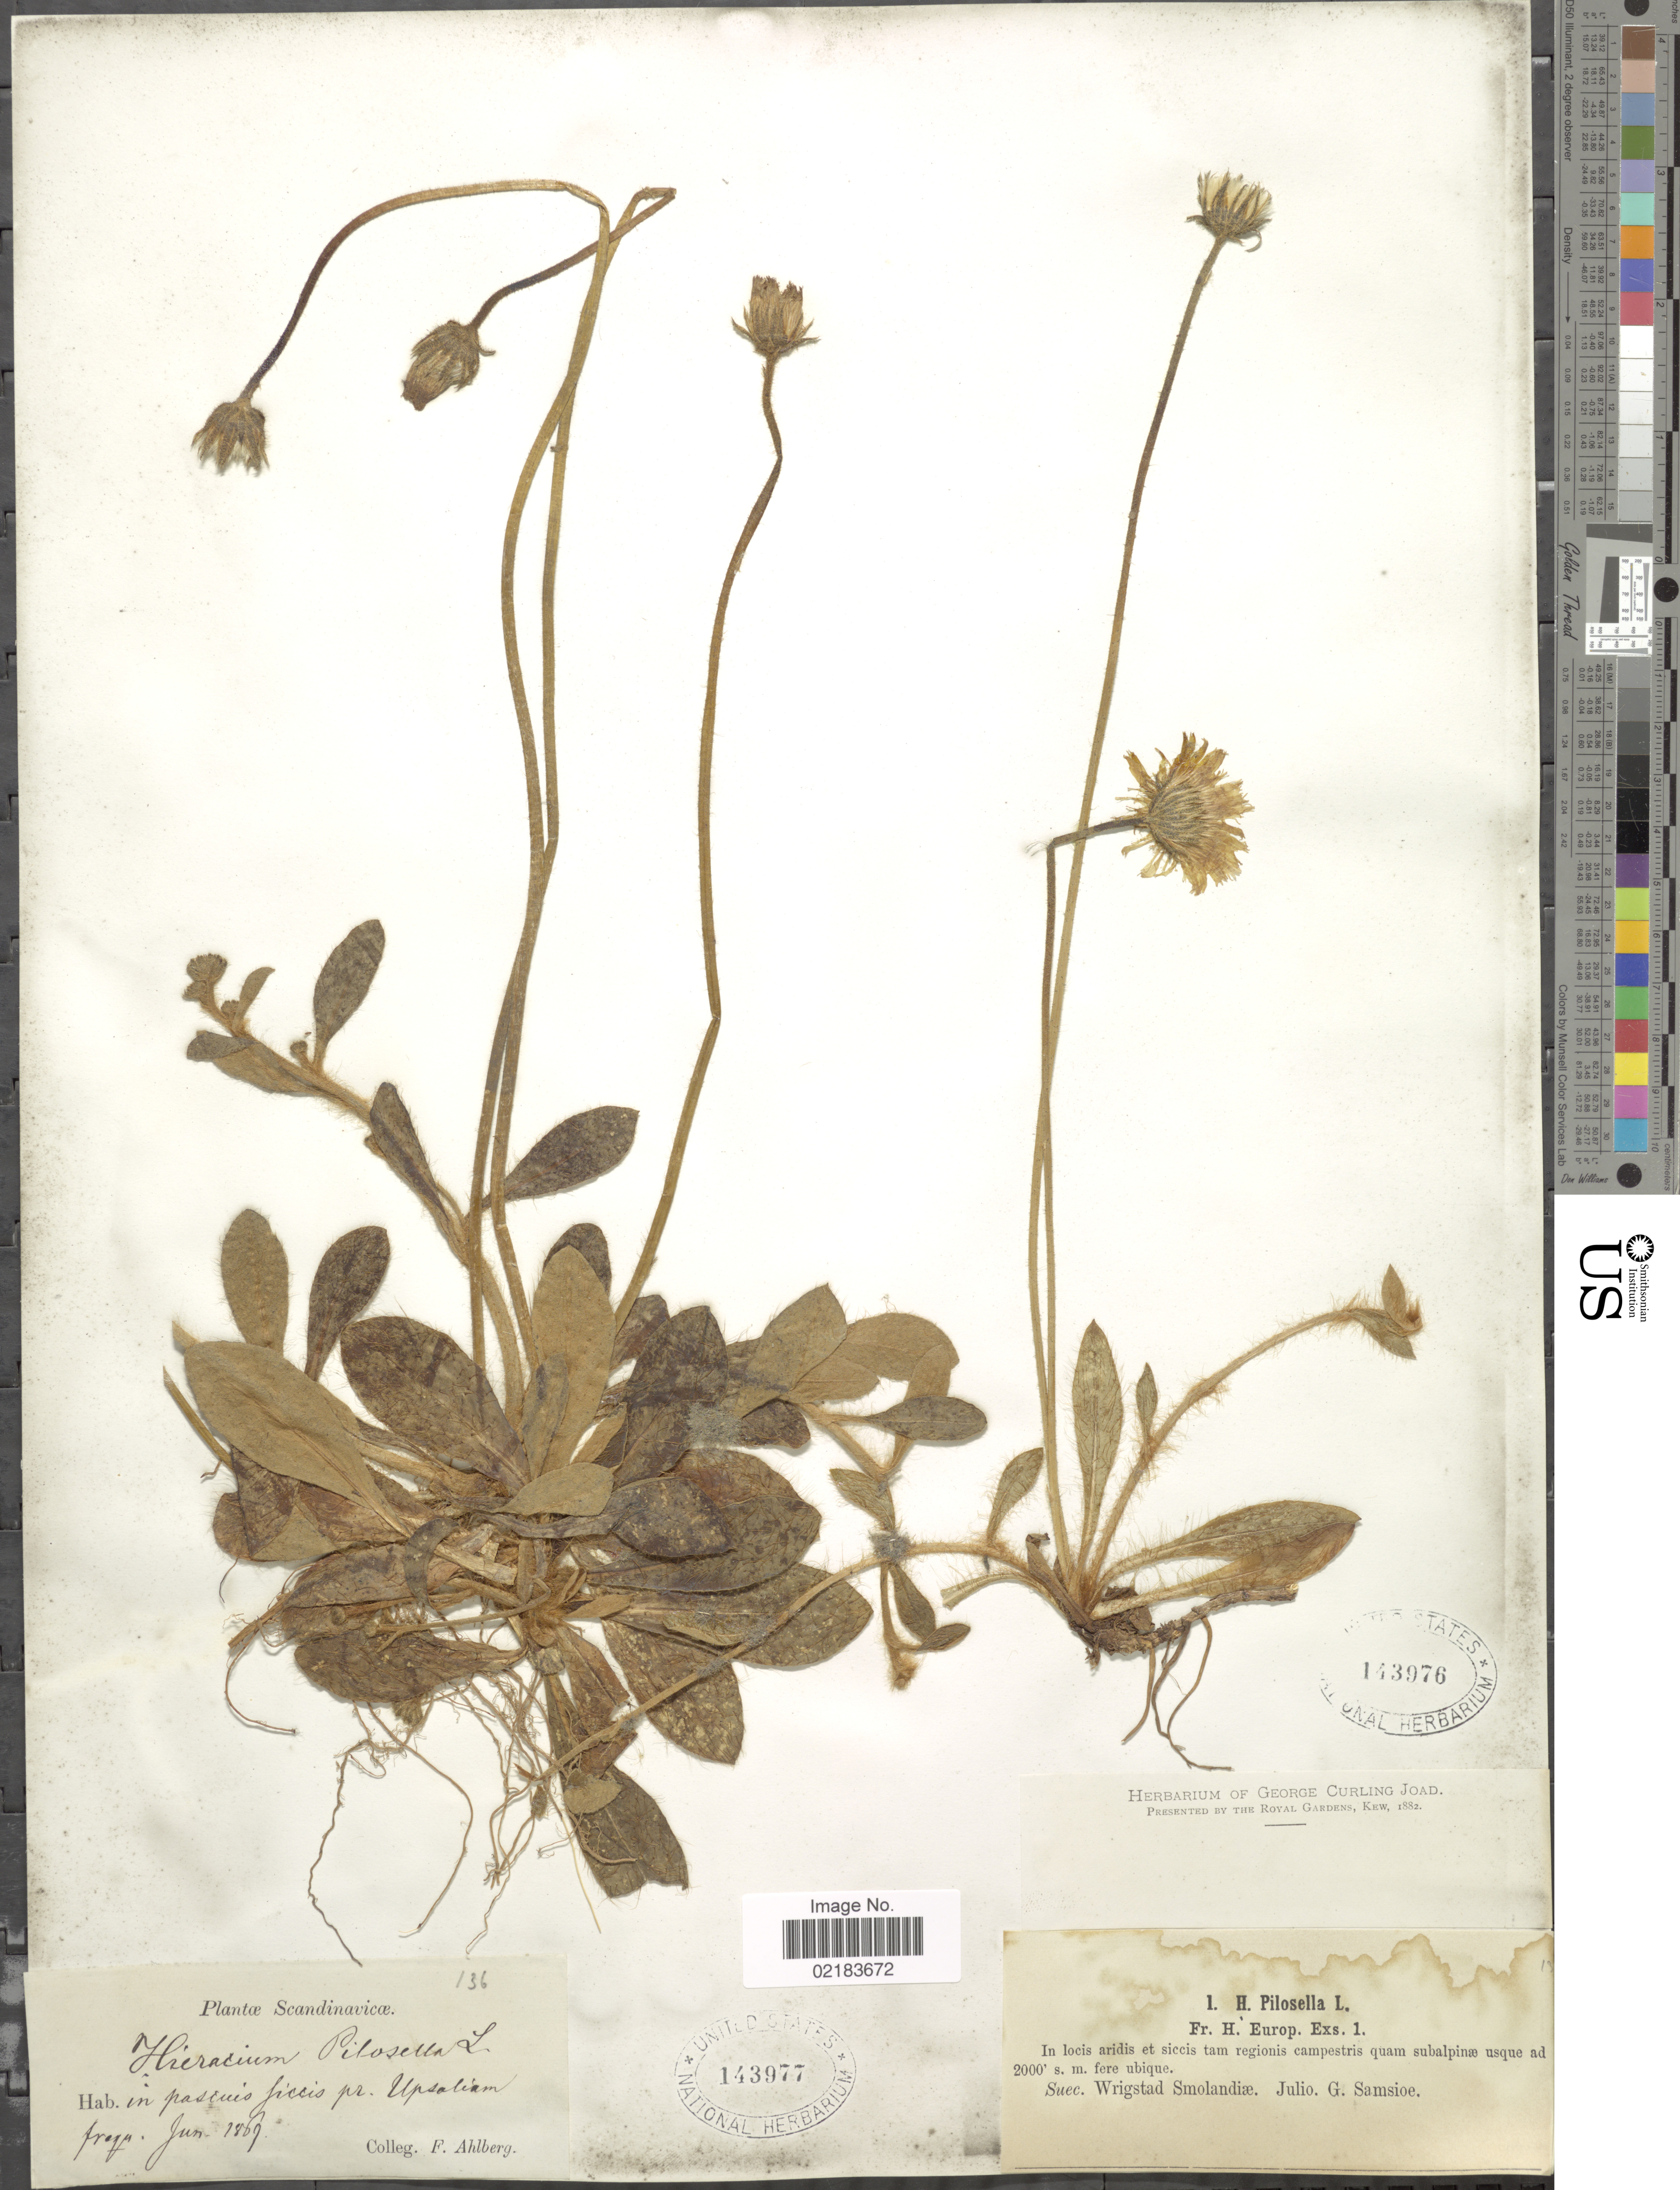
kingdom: Plantae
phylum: Tracheophyta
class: Magnoliopsida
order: Asterales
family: Asteraceae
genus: Hieracium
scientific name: Hieracium pilosella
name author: L.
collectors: F. Ahlberg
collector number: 136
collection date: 1869-06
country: Sweden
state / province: Uppsala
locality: Scandinavicæ, in pascuis siccis pr. Upsaliam frequ.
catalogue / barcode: US 143977-2